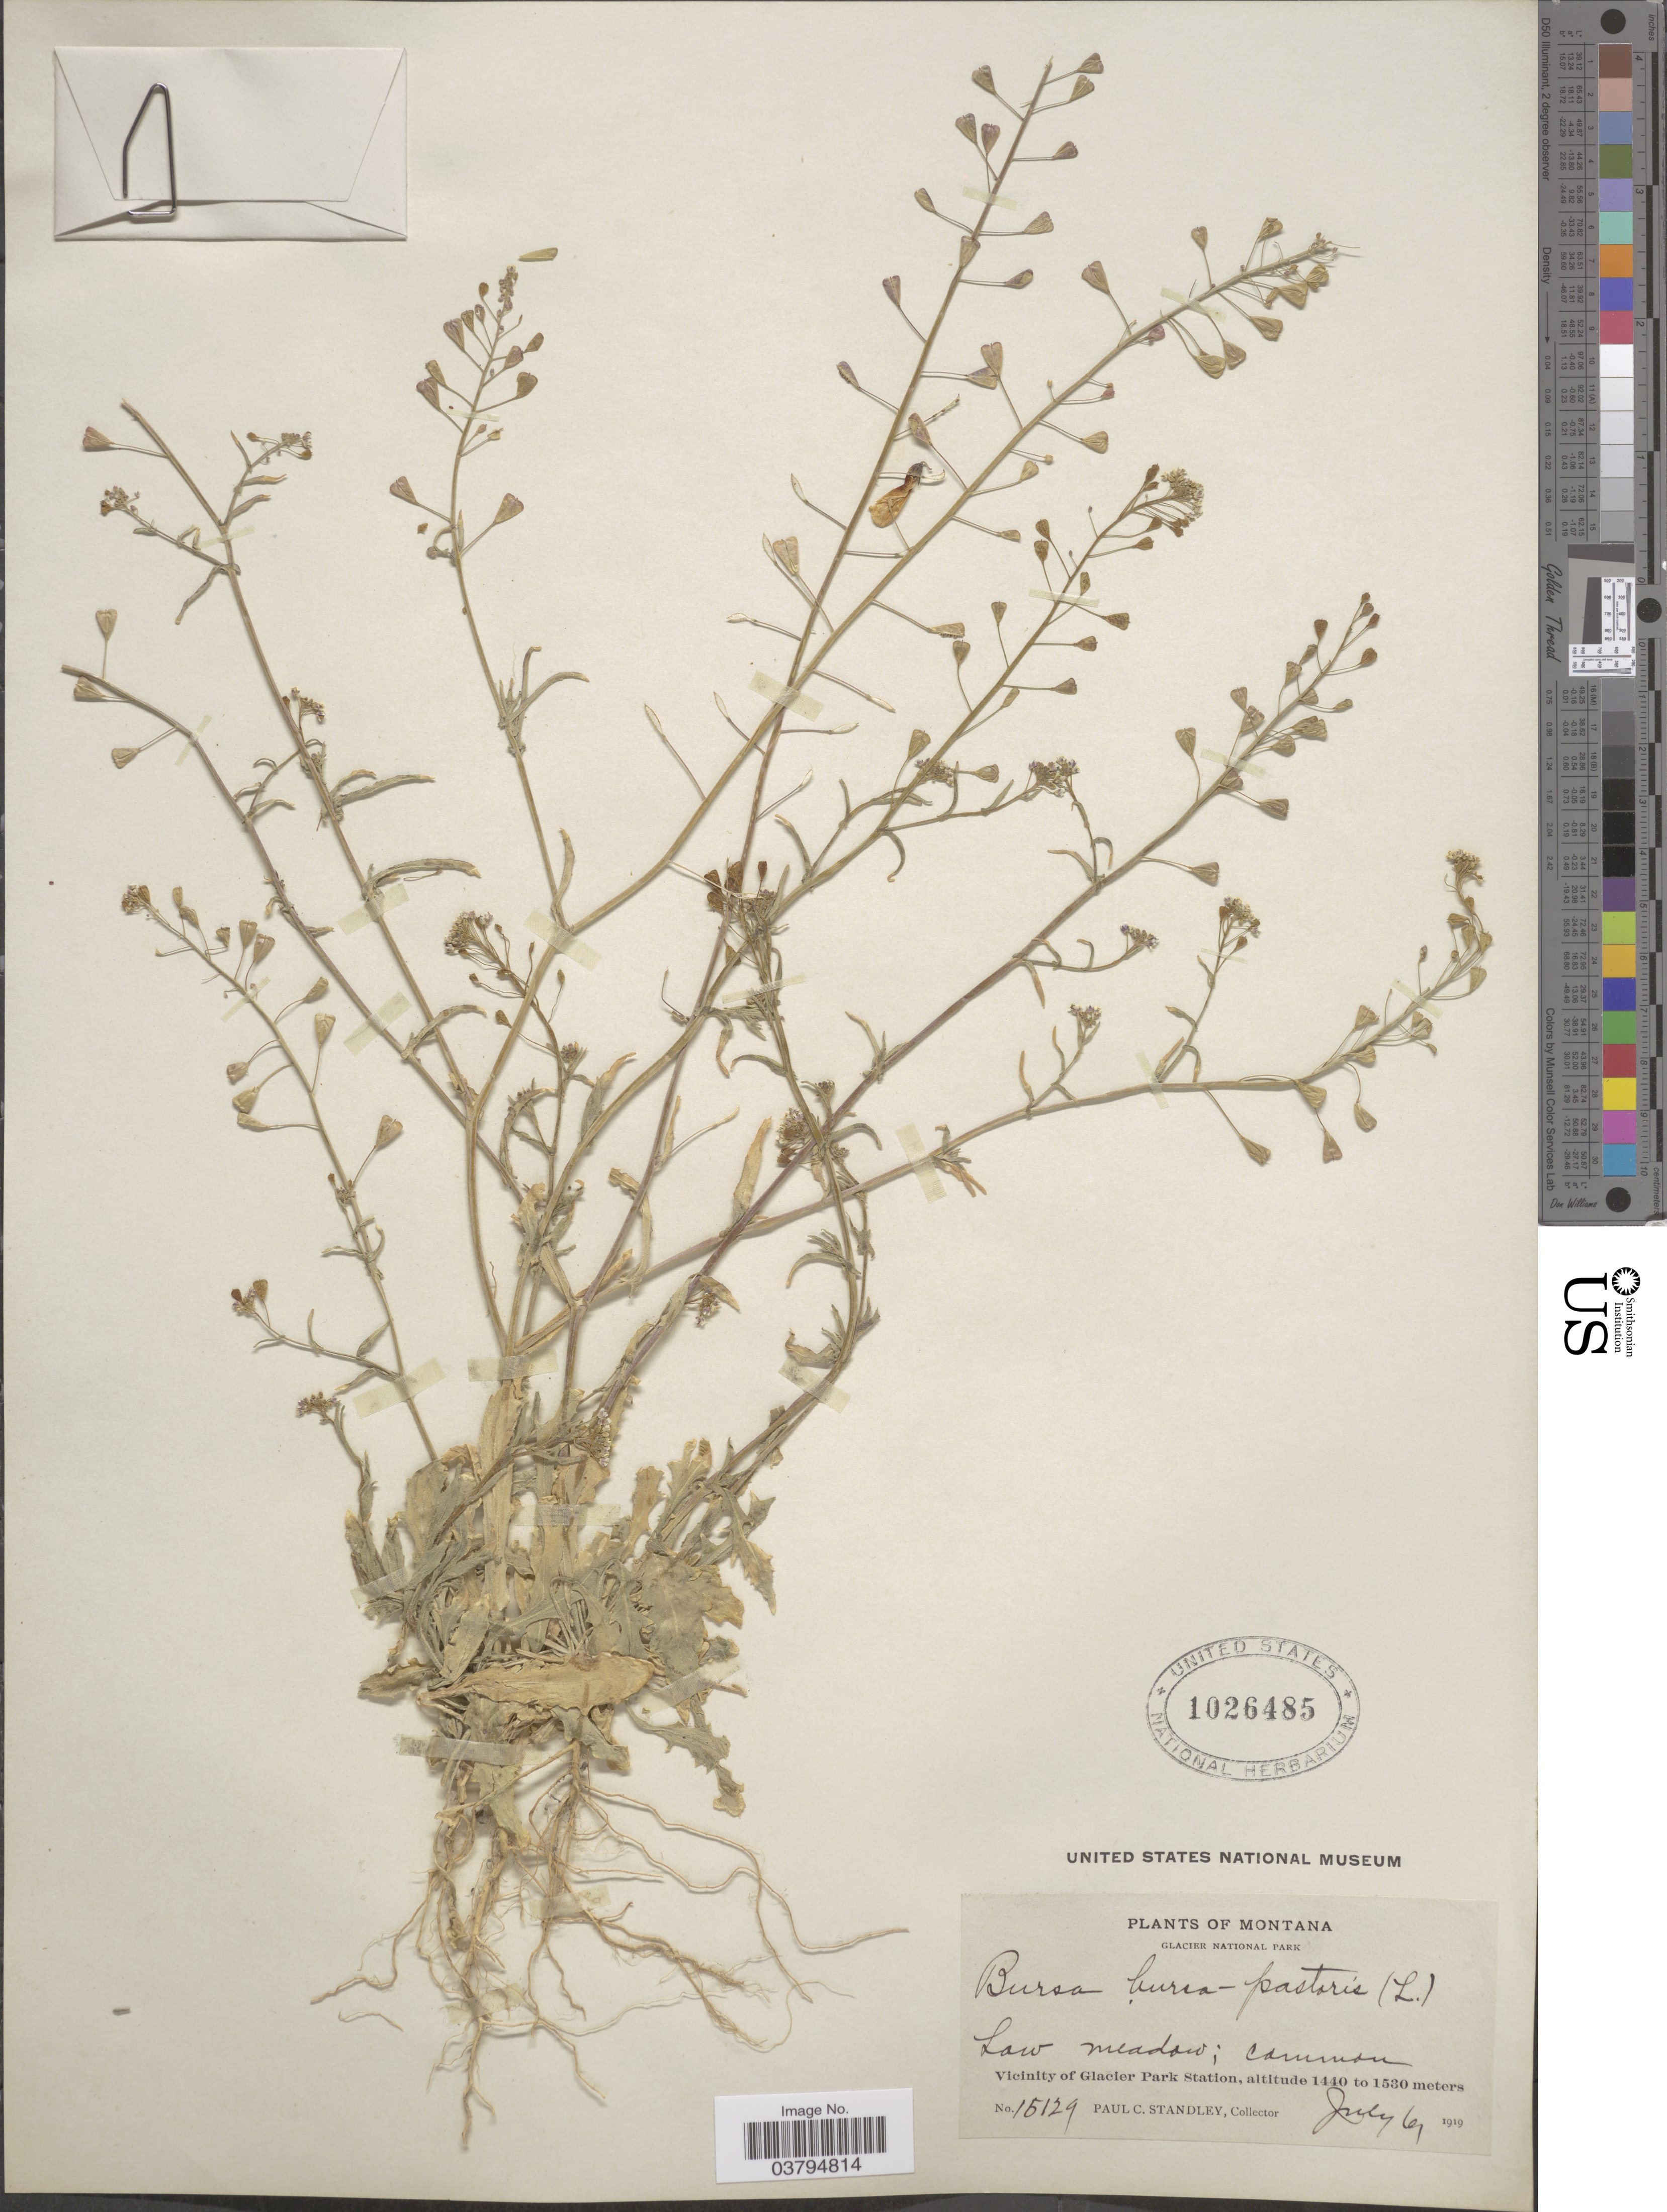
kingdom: Plantae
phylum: Tracheophyta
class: Magnoliopsida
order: Brassicales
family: Brassicaceae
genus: Capsella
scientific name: Capsella bursa-pastoris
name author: (L.) Medik.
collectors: P. C. Standley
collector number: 16129*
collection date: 1919-07-06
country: United States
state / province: Montana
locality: Glacier National Park. Vicinity of Glacier Park Station.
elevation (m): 1440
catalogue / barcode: US 1026485